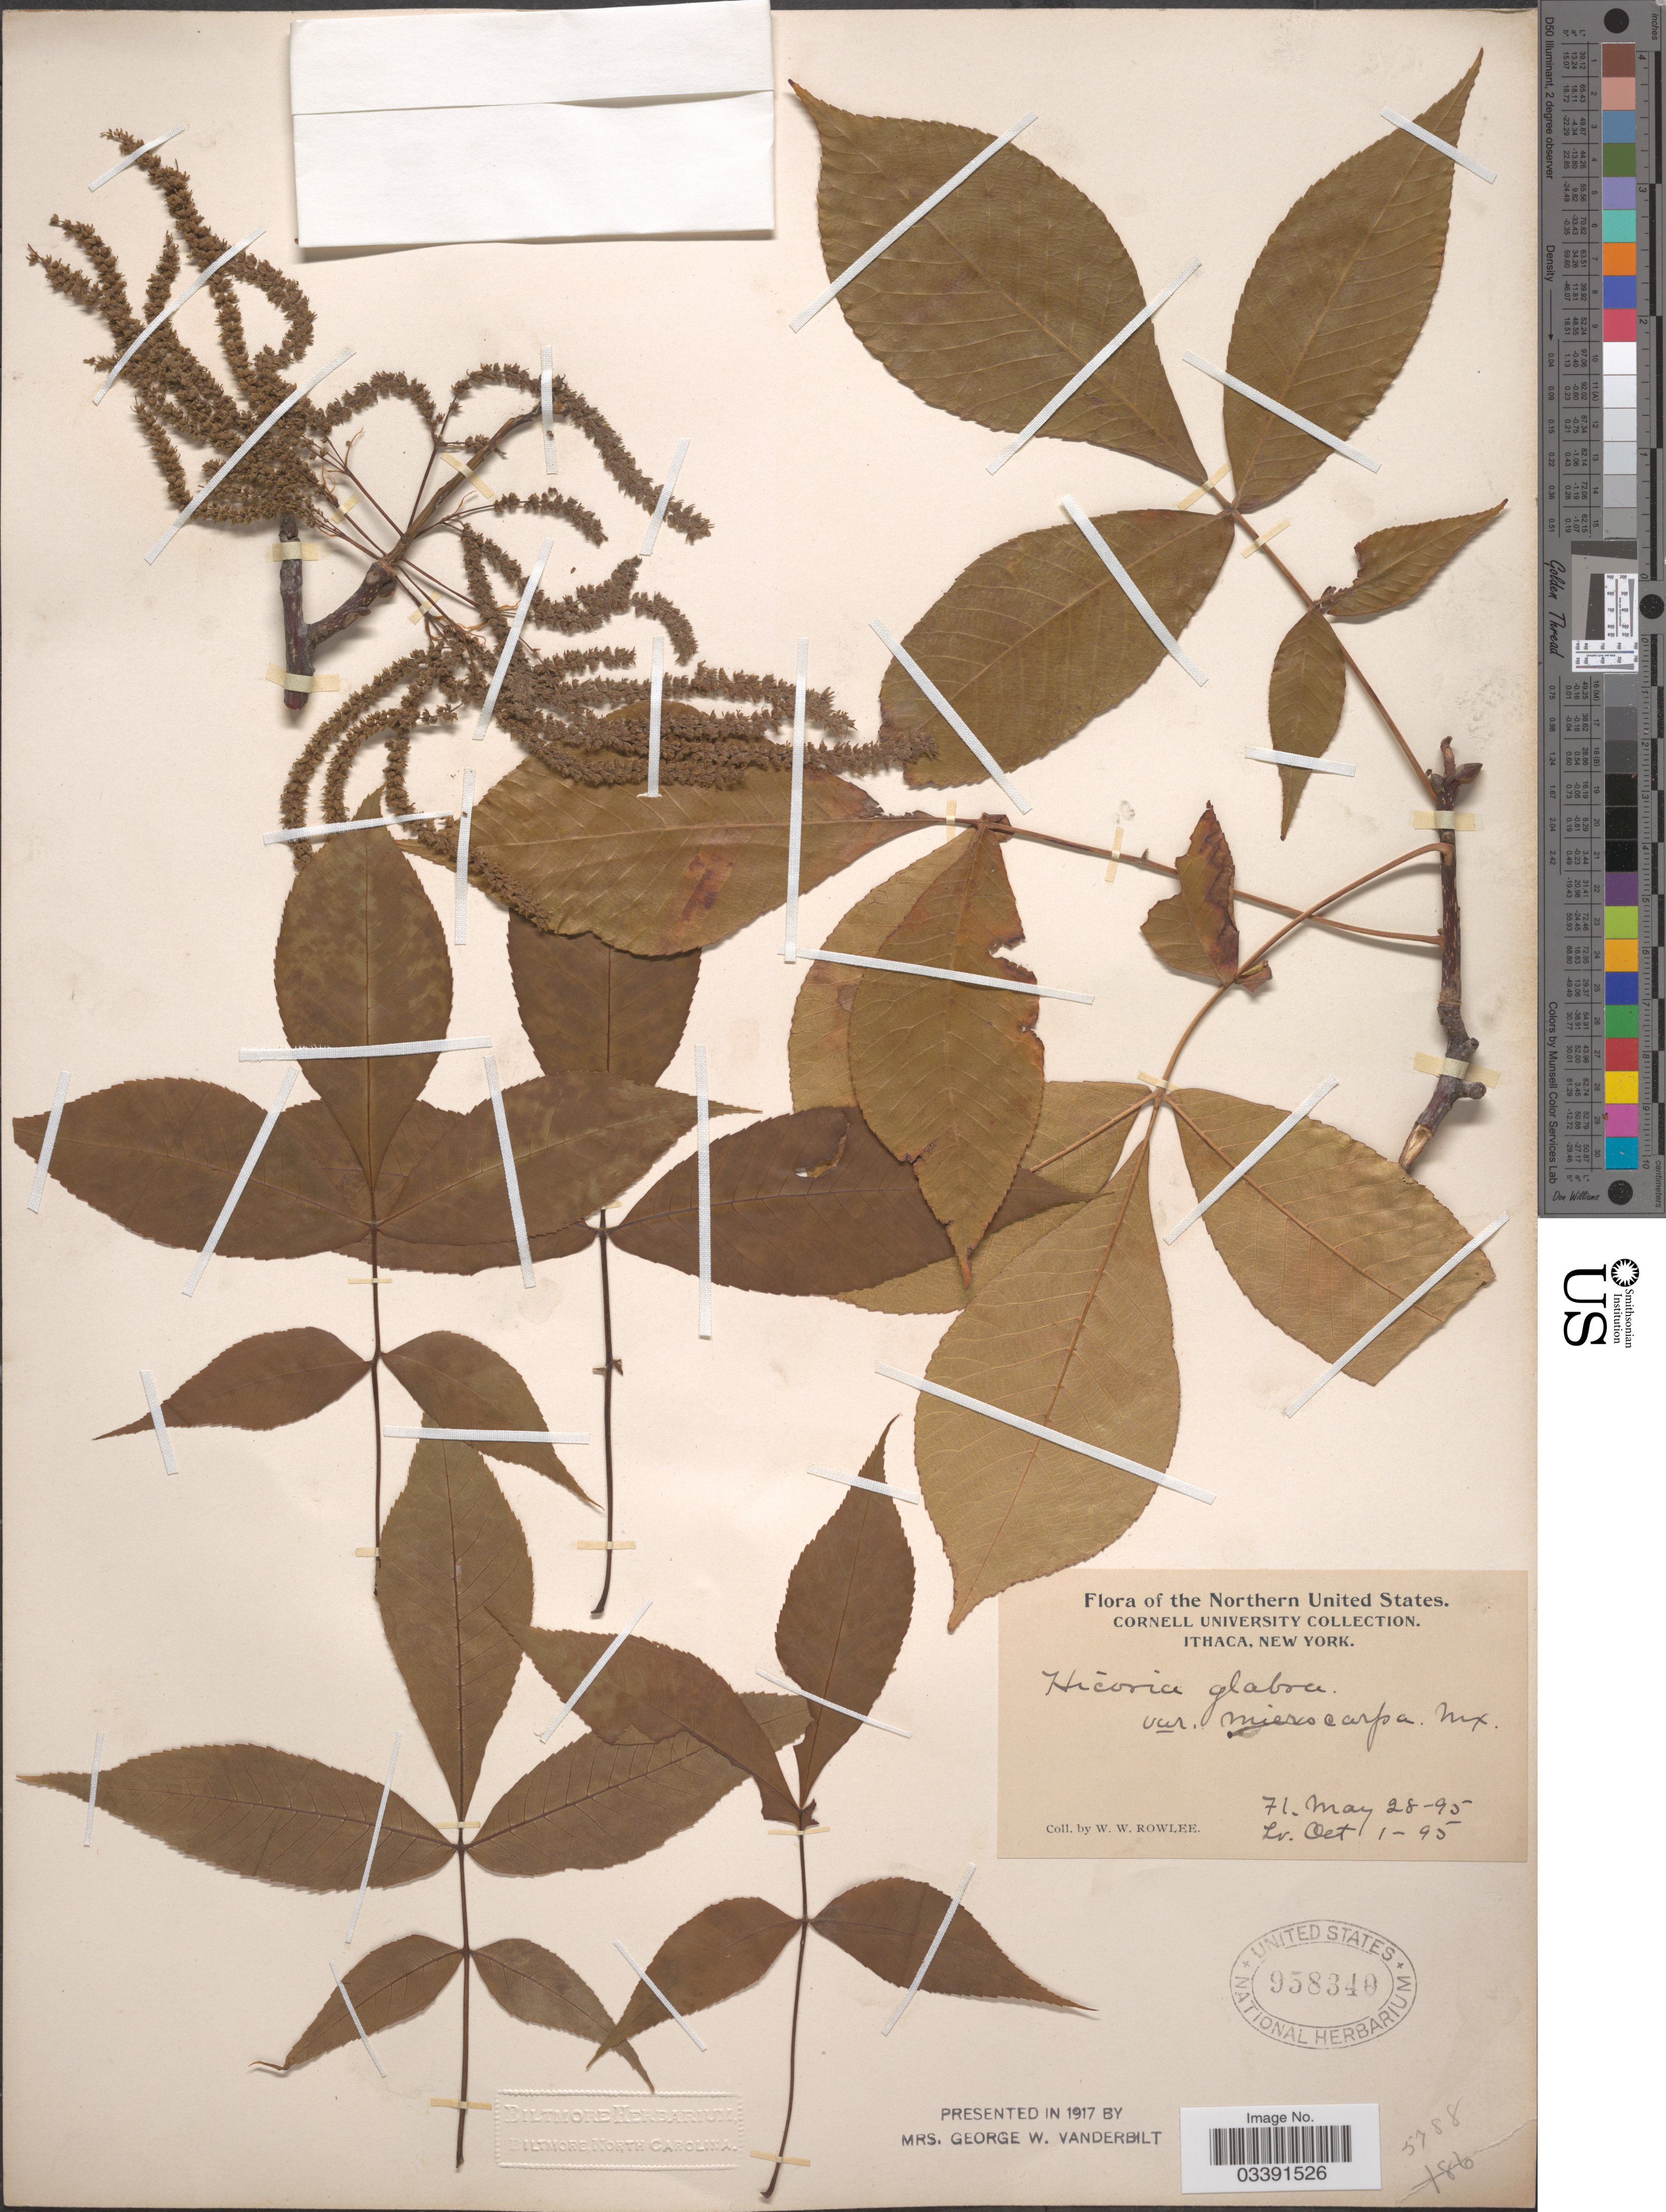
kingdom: Plantae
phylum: Tracheophyta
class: Magnoliopsida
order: Fagales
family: Juglandaceae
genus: Carya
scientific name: Carya glabra var. glabra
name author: (Mill.) Sweet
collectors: W. W. Rowlee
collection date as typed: Transcribed d/m/y: 28/5/95 to 1/10/95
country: United States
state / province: New York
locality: Northern United States. Ithaca.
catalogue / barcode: US 958340